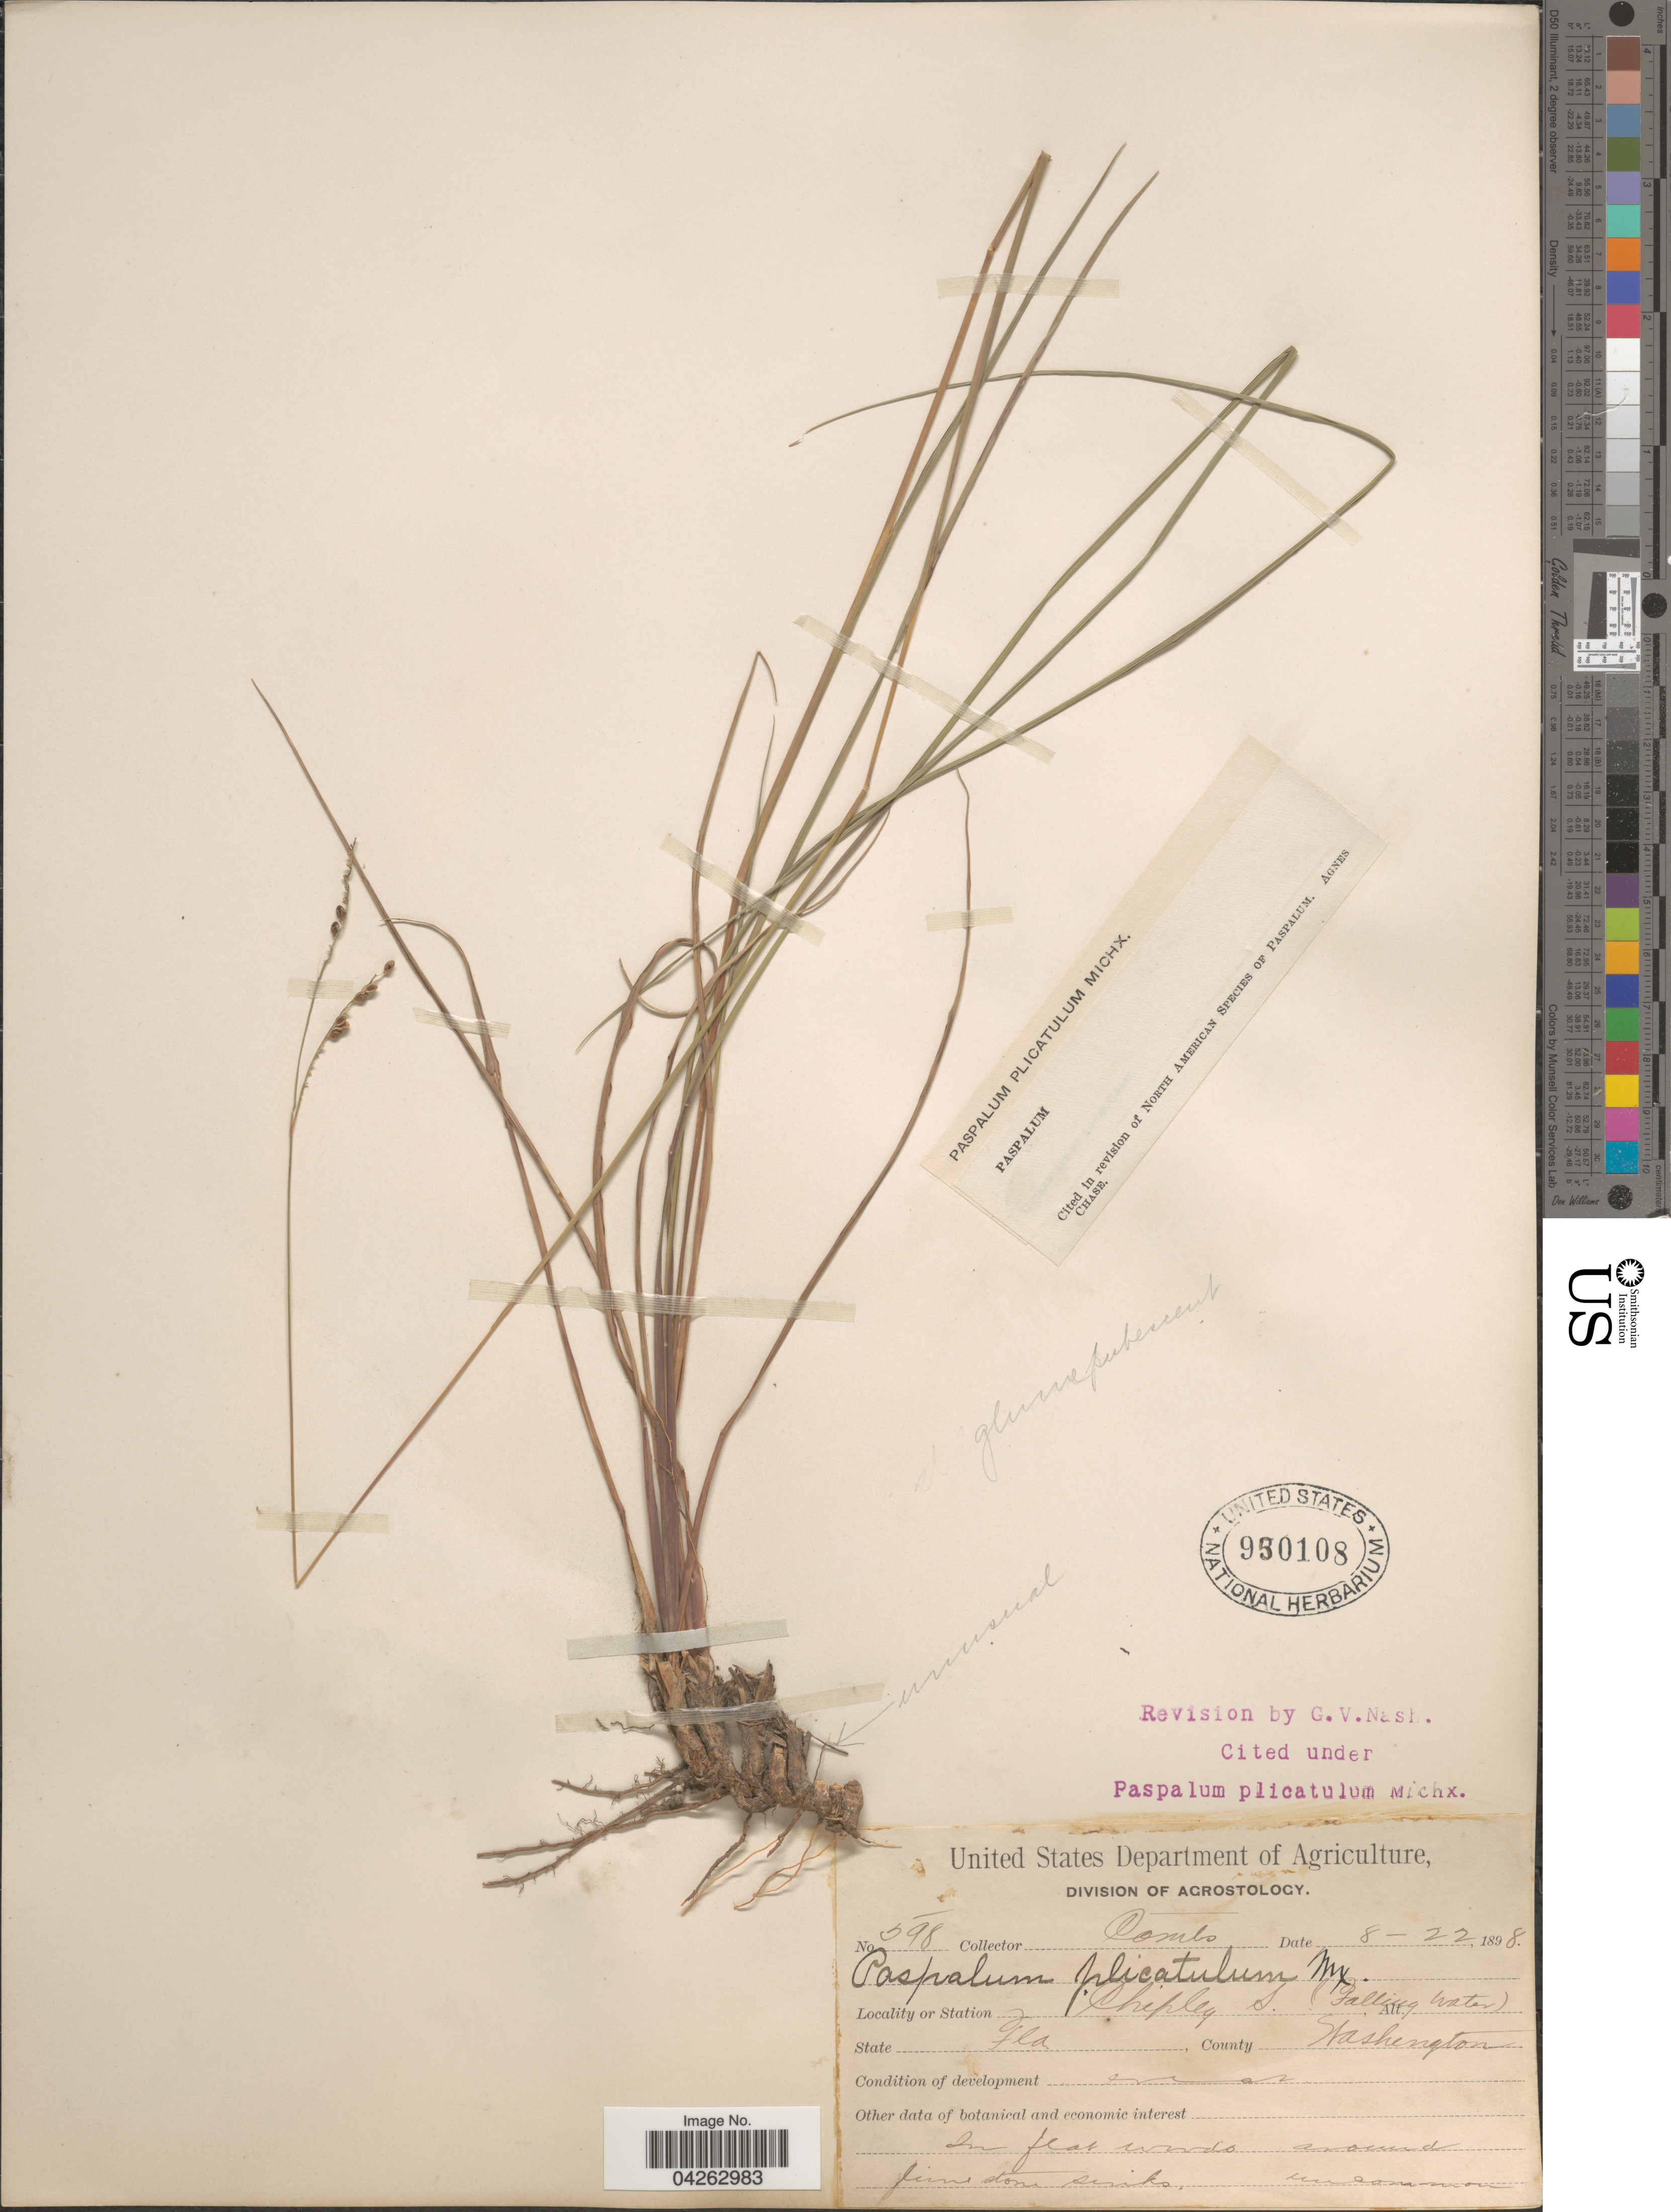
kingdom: Plantae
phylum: Tracheophyta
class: Liliopsida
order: Poales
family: Poaceae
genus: Paspalum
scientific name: Paspalum plicatulum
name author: Michx.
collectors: -. Combs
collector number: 598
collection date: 1898-08-22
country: United States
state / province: Florida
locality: Chipley S. (Falling water). County Washington.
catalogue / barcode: US 950108